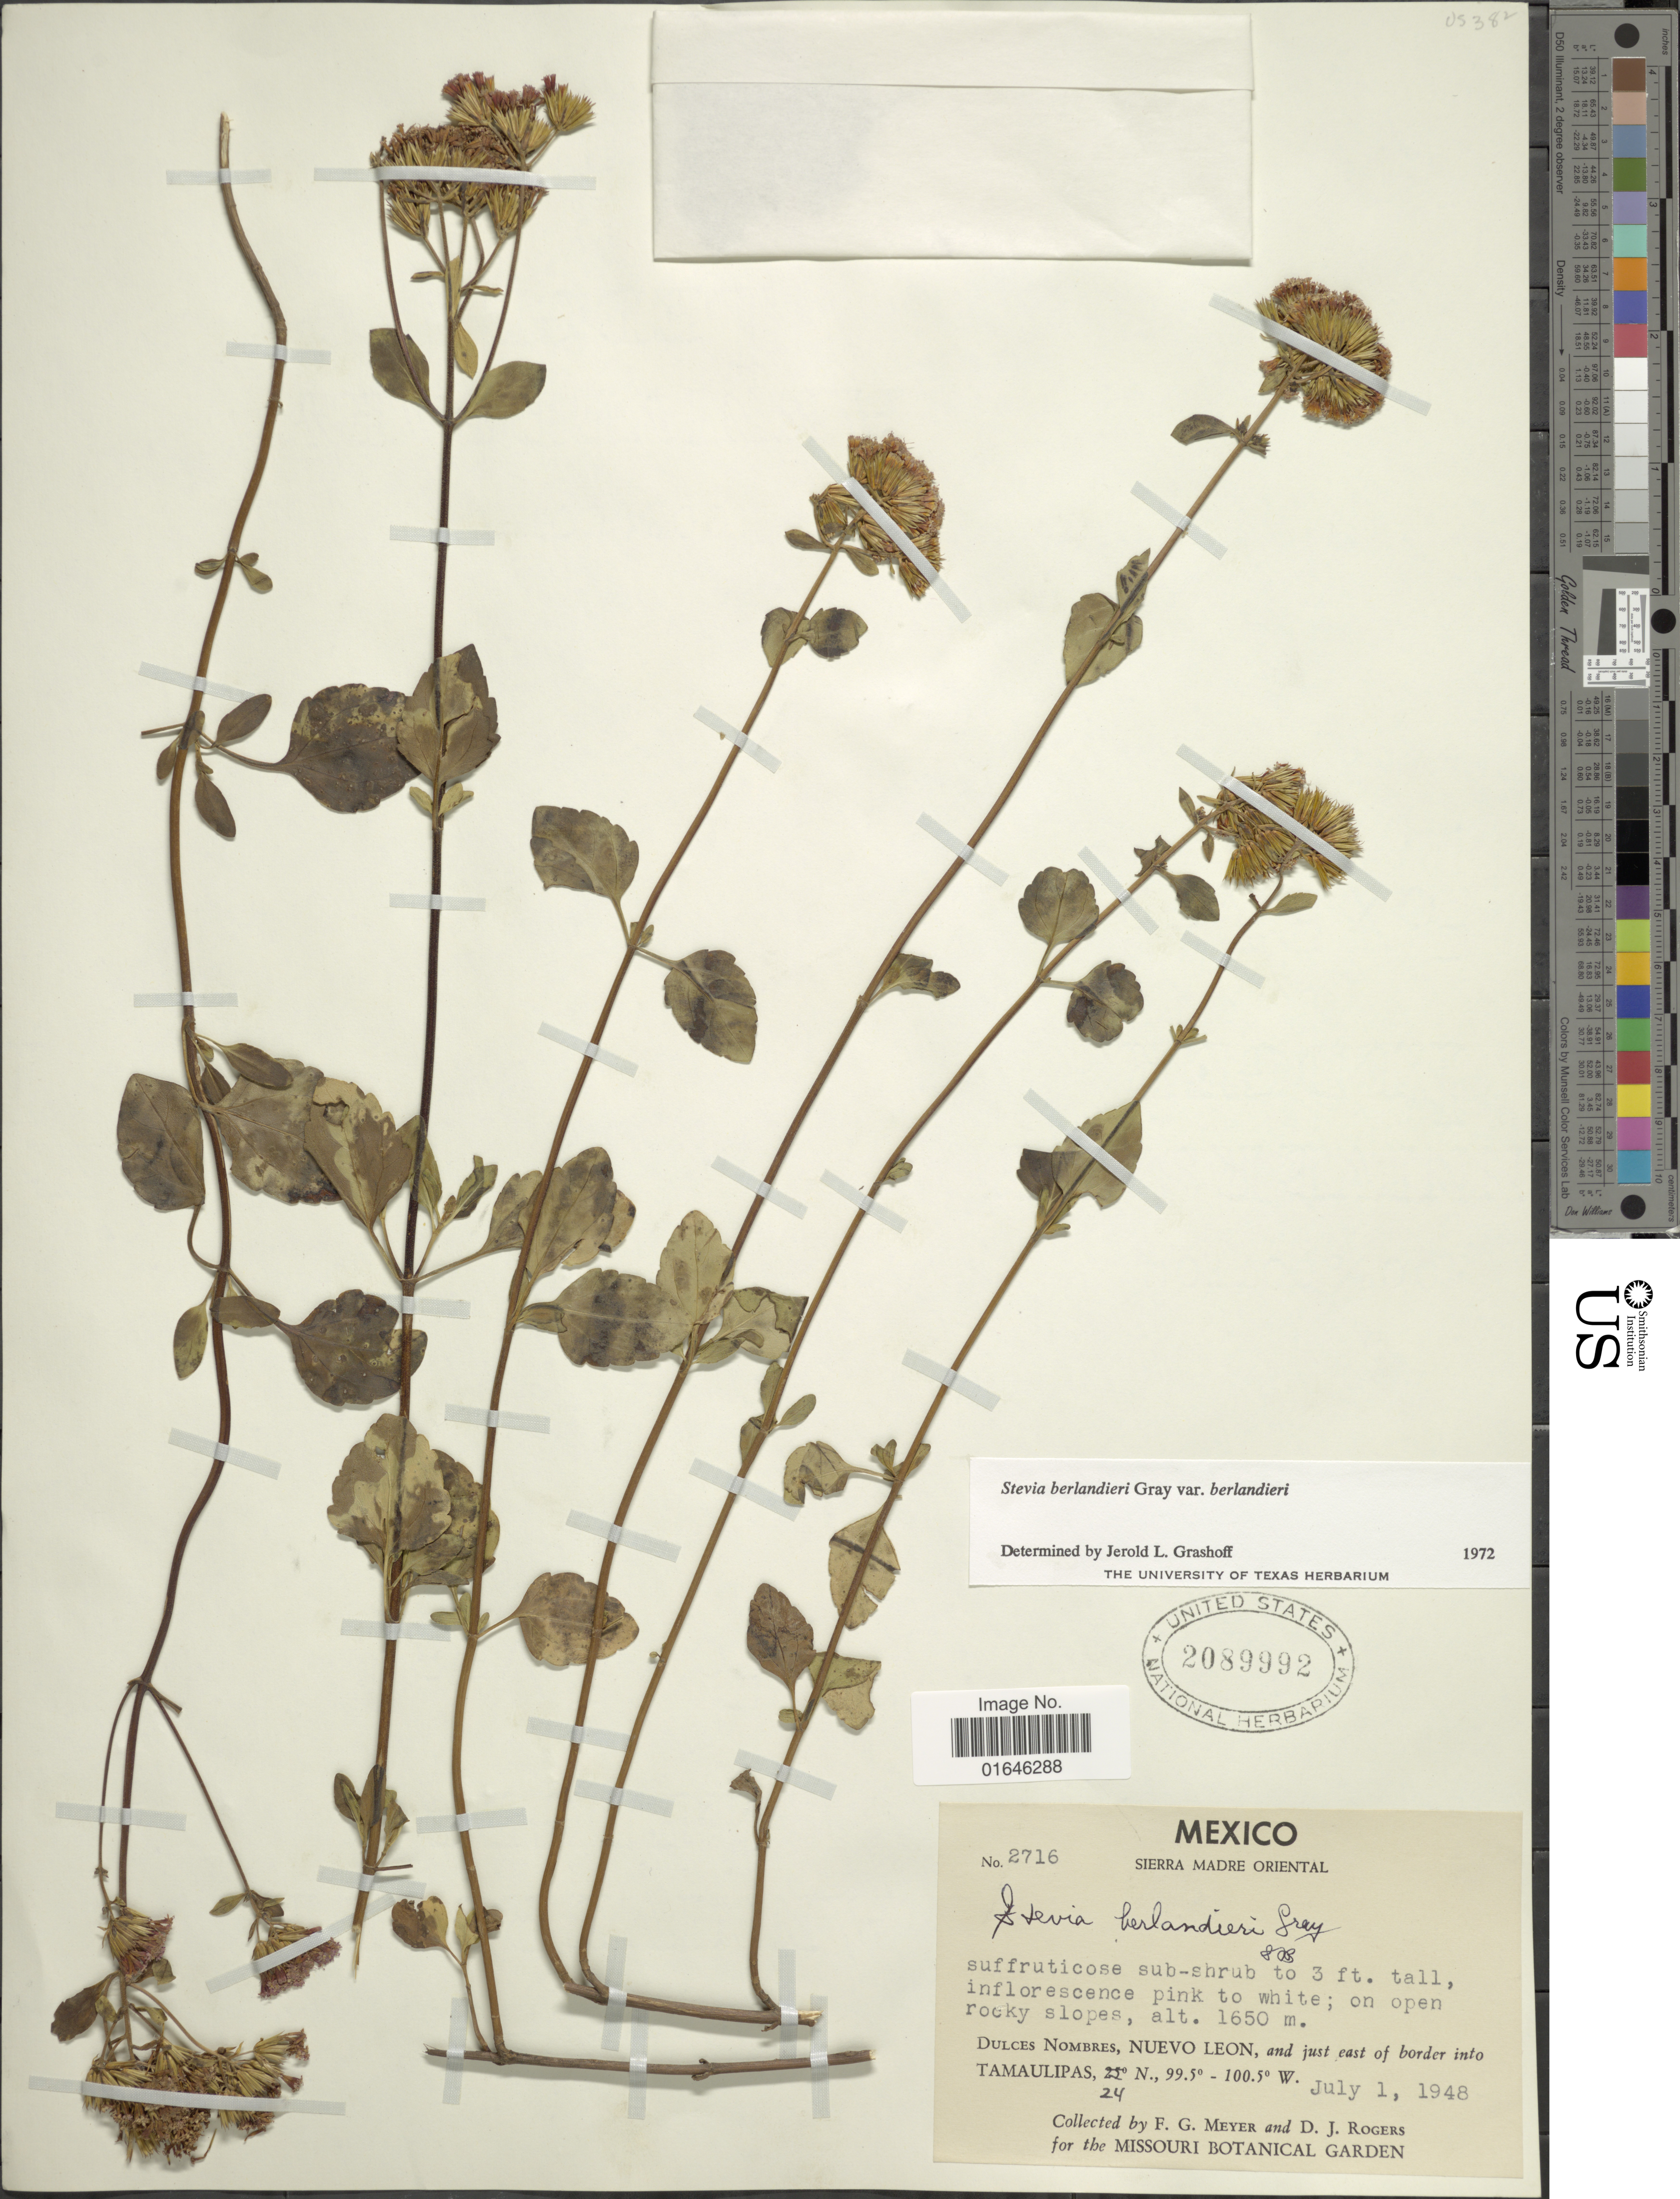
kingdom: Plantae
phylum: Tracheophyta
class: Magnoliopsida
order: Asterales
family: Asteraceae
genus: Stevia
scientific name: Stevia berlandieri var. berlandieri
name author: A. Gray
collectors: F. G. Meyer & D. J. Rogers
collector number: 2716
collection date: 1948-07-01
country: Mexico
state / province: Nuevo León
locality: Sierra Madre Oriental, Dulces Nombres, and just east of border into Tamaulipas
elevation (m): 1650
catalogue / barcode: US 2089992